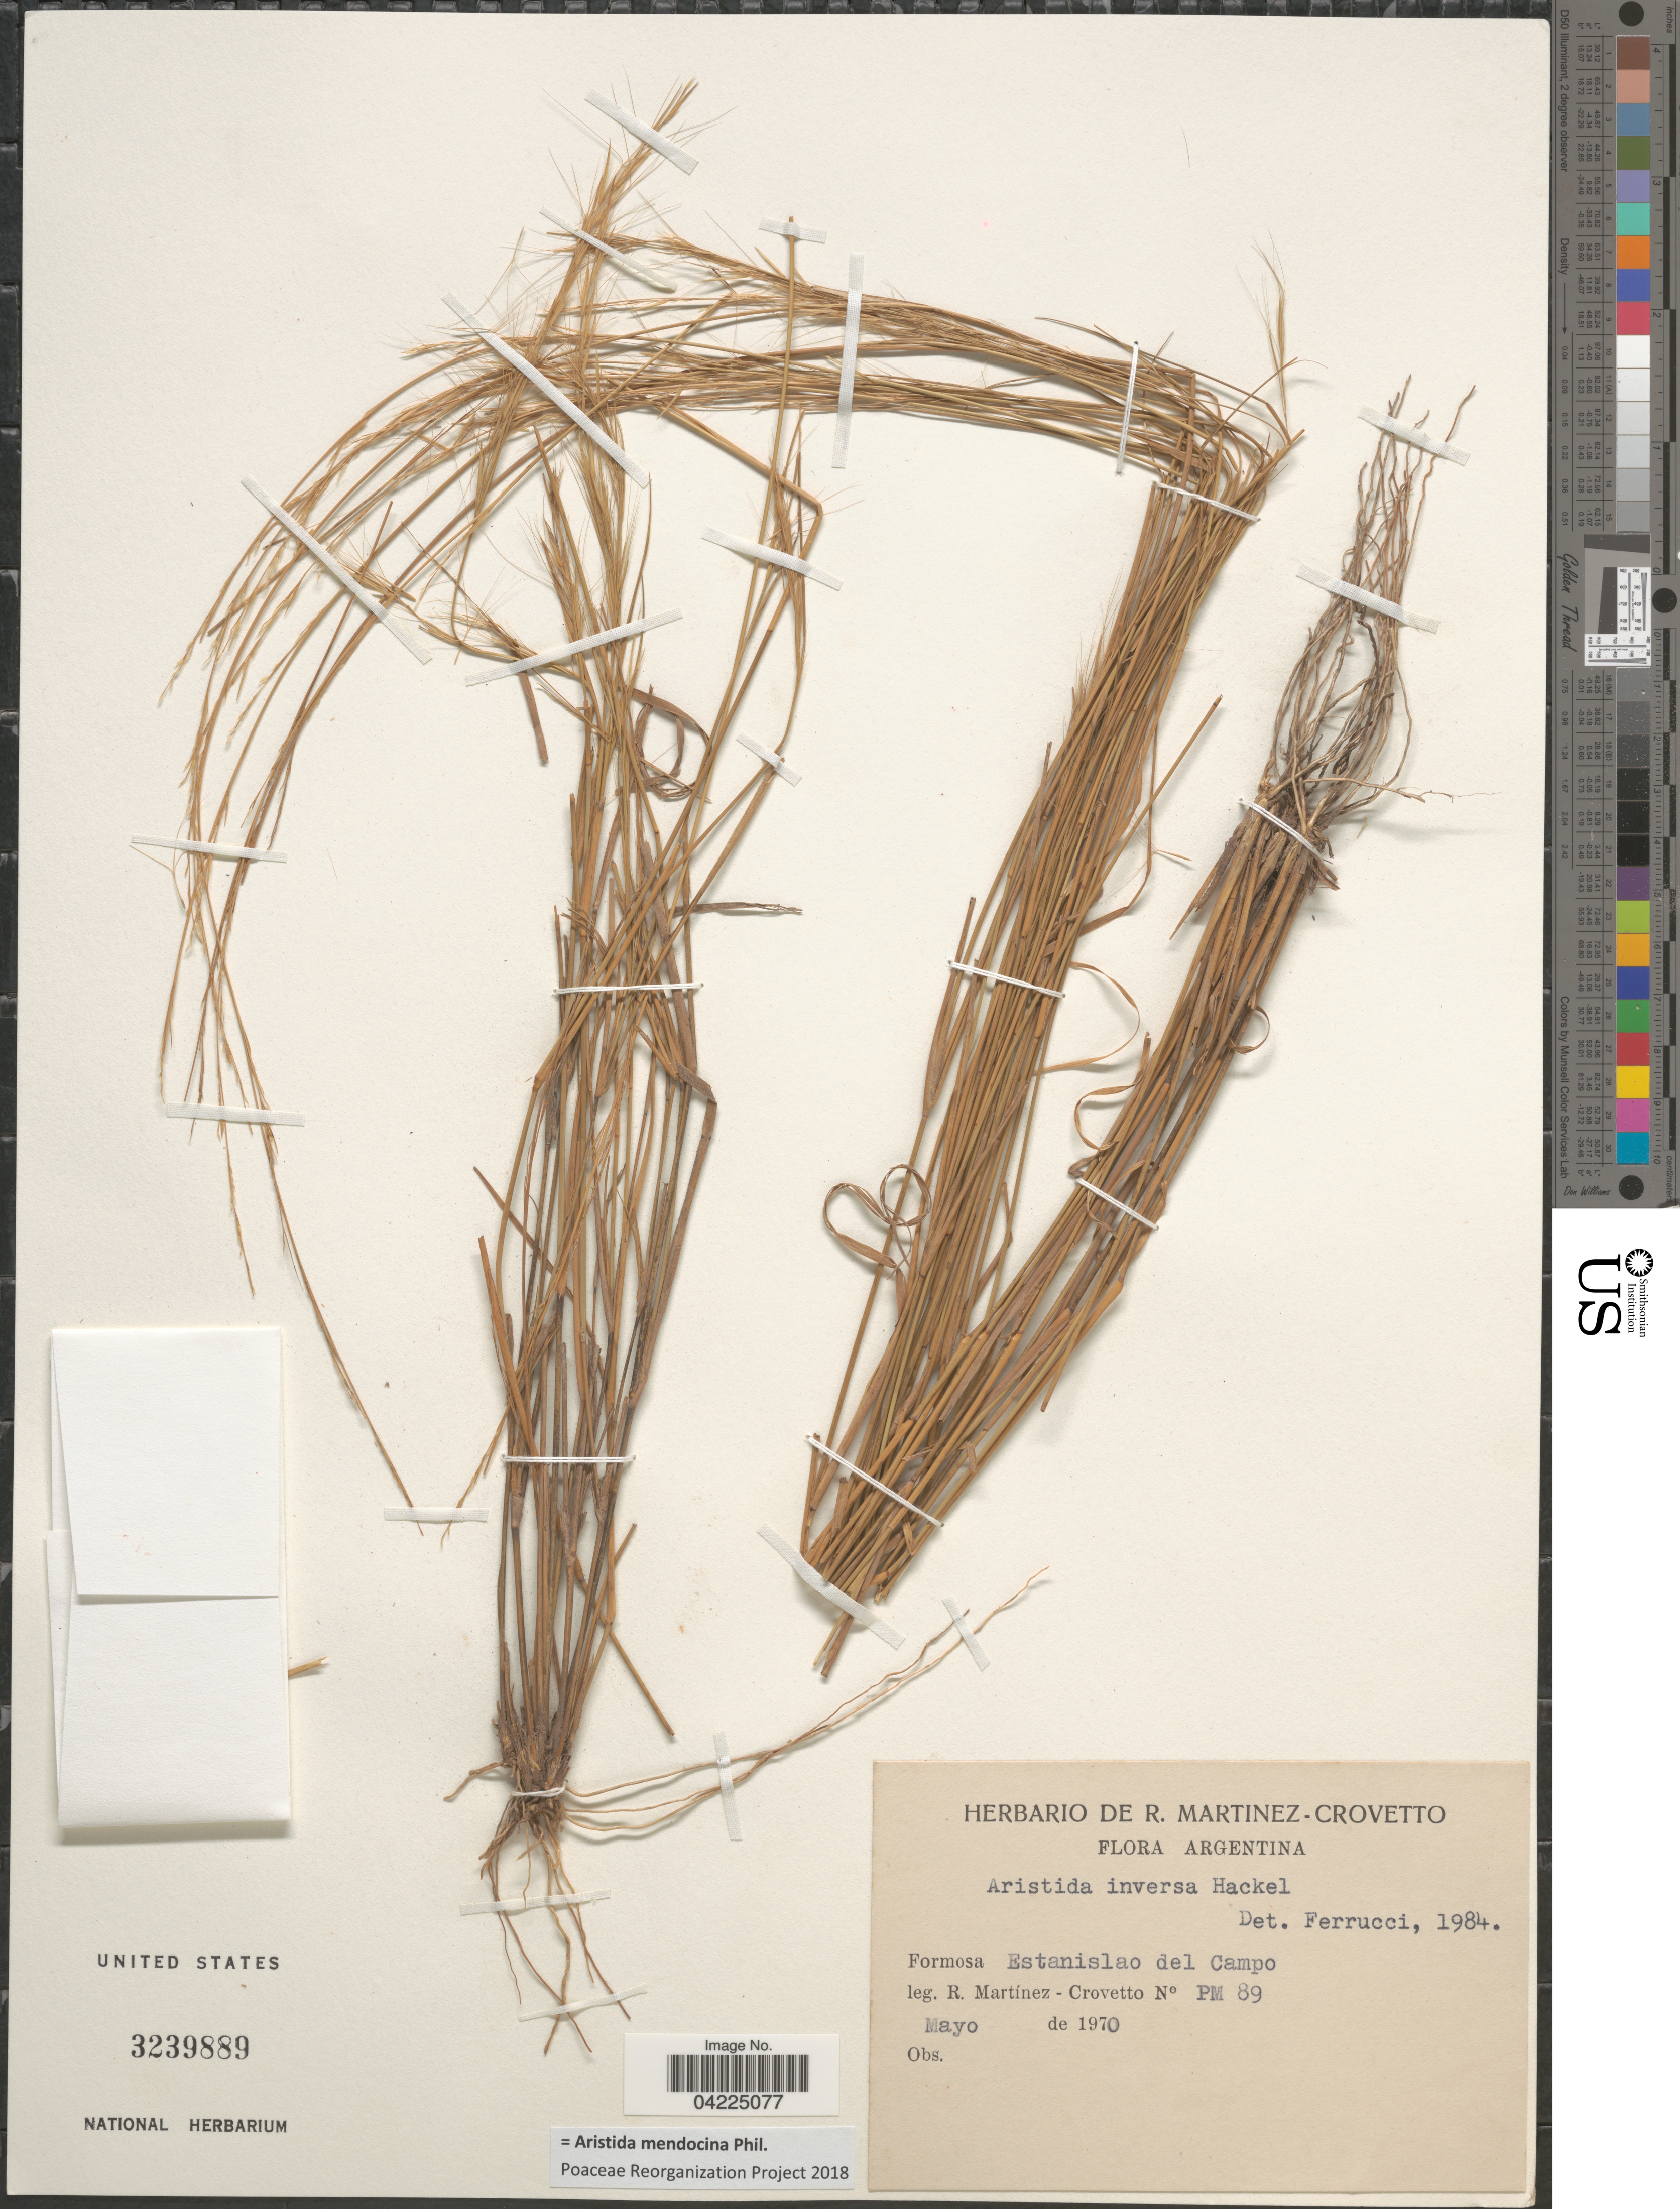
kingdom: Plantae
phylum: Tracheophyta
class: Liliopsida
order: Poales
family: Poaceae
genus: Aristida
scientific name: Aristida mendocina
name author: Phil.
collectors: R. Martinez Crovetto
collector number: PM 89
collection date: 1970-05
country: Argentina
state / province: Formosa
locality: Estanislao del Campo.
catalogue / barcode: US 3239889